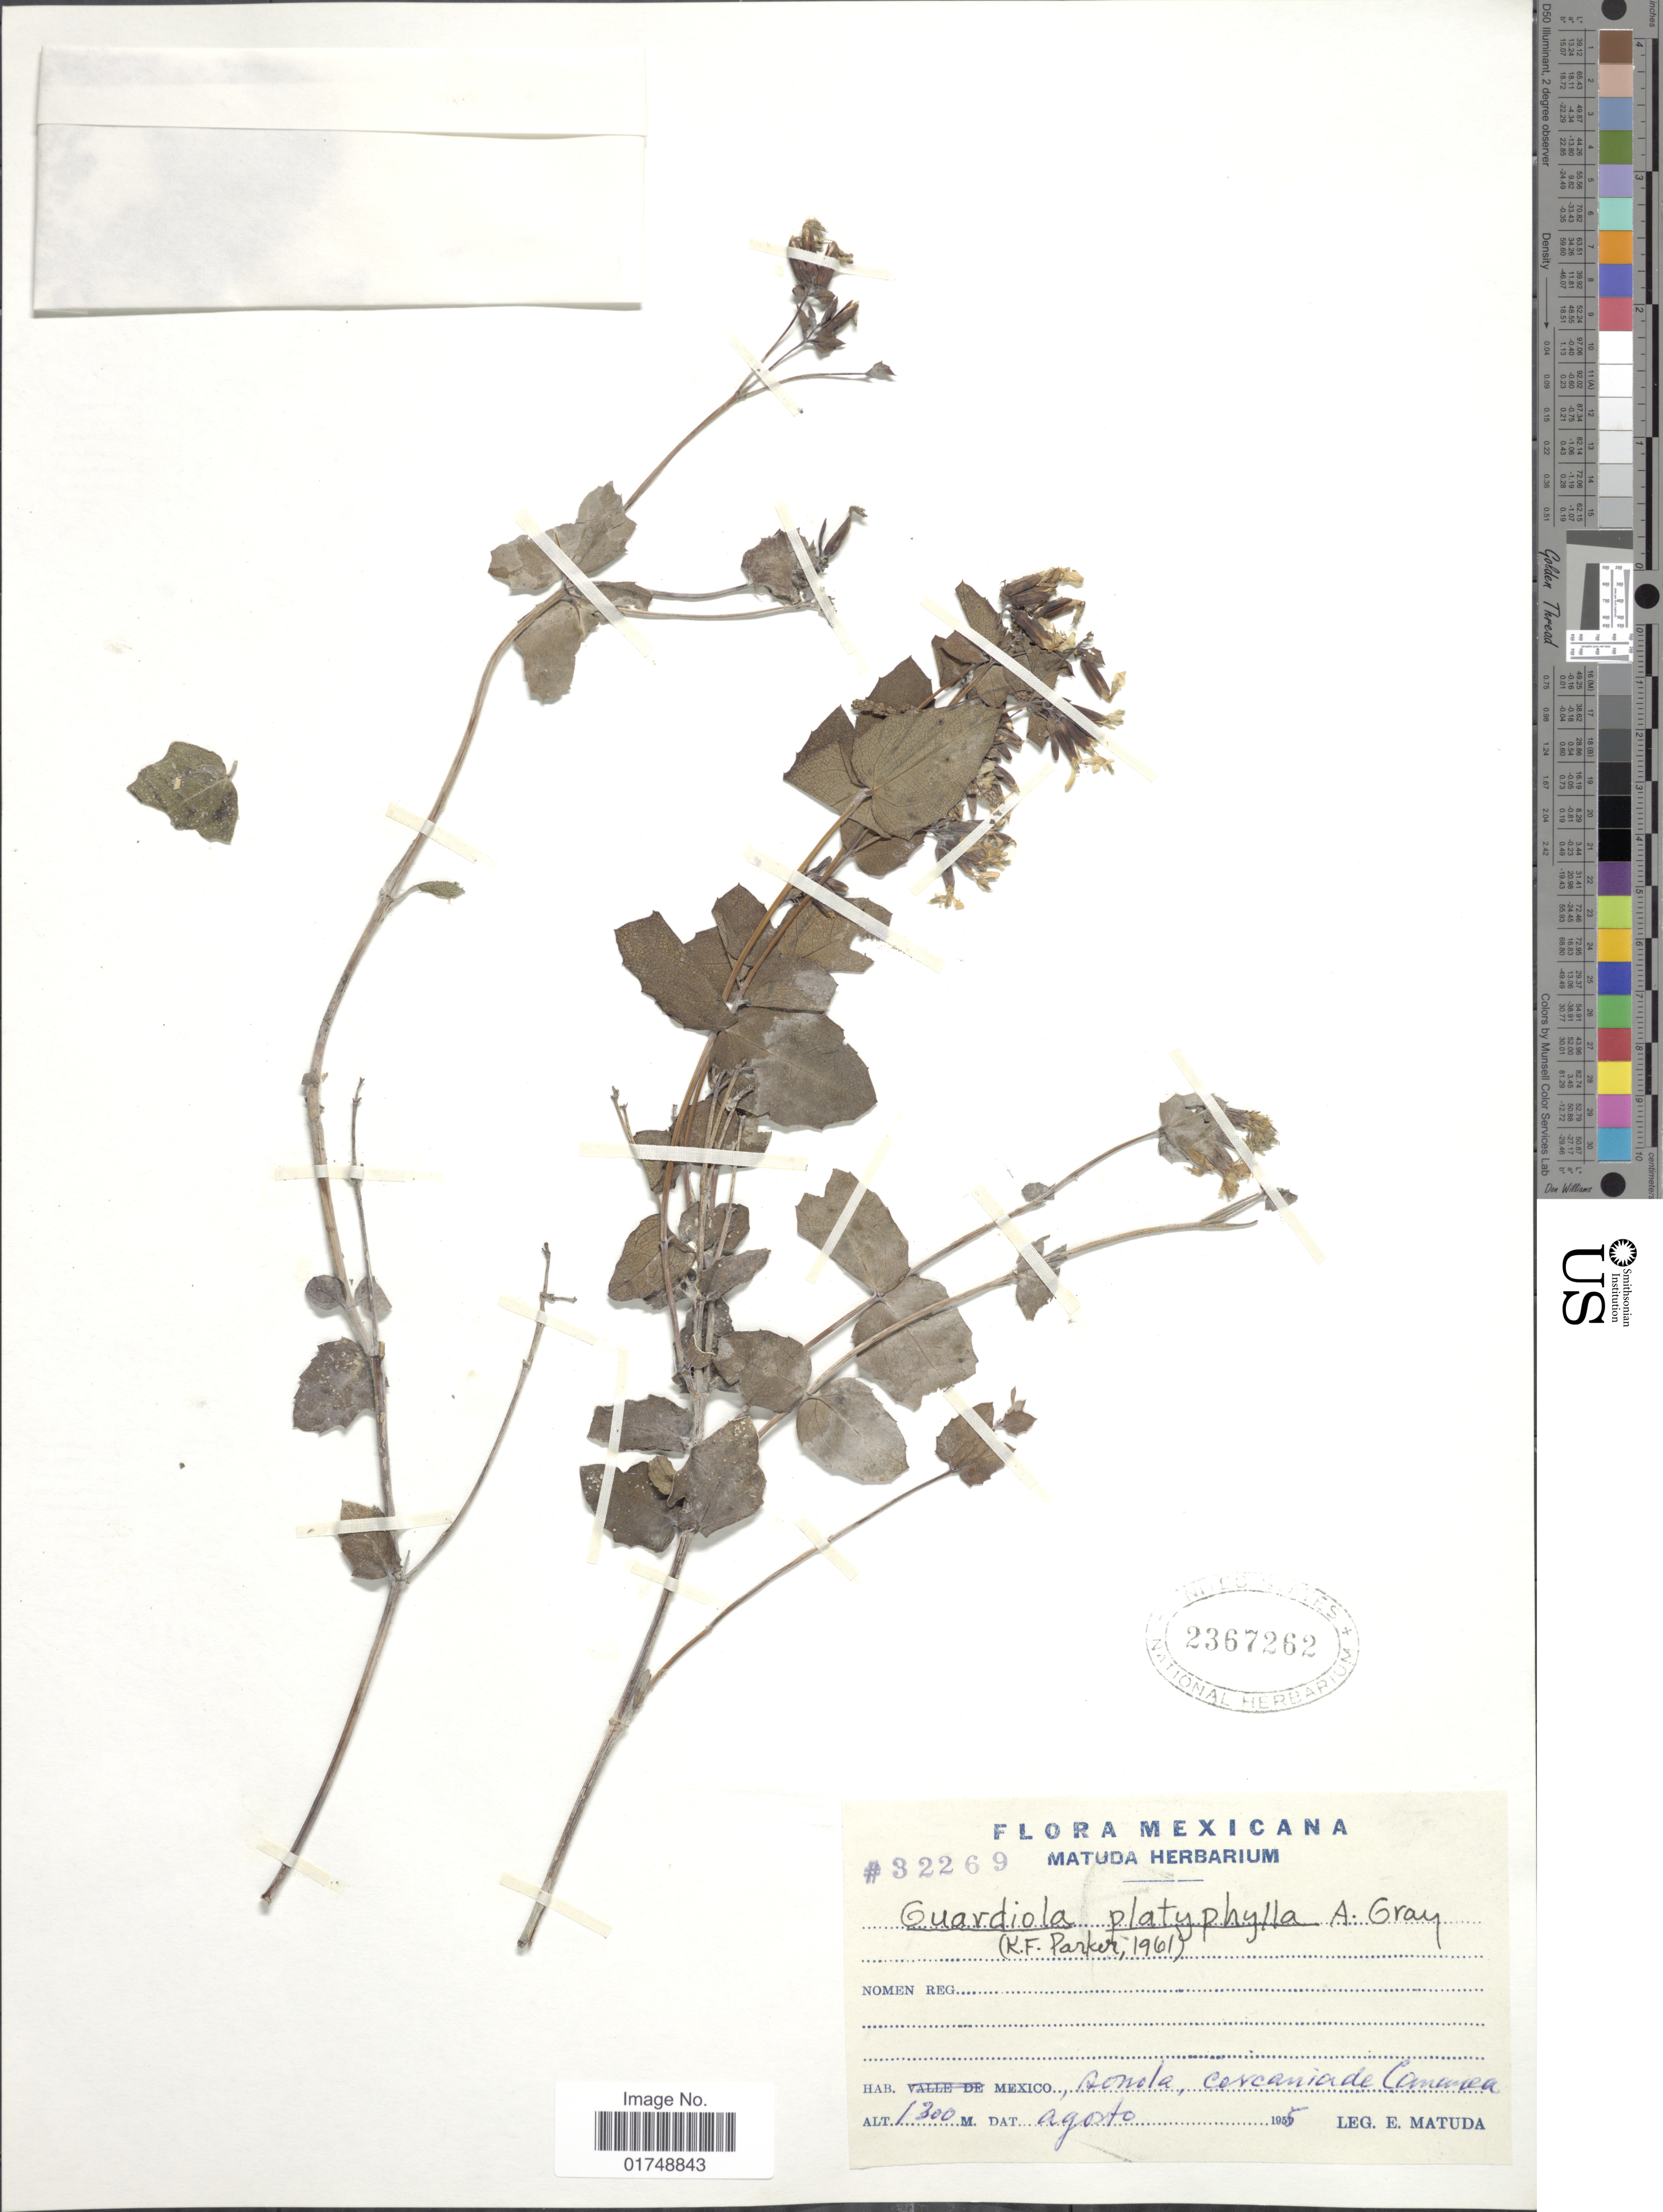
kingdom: Plantae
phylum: Tracheophyta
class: Magnoliopsida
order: Asterales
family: Asteraceae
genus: Guardiola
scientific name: Guardiola platyphylla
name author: A. Gray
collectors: E. Matuda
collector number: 32269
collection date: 1955-08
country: Mexico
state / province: Sonora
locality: Cevcaniade Cananea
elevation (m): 1300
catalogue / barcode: US 2367262